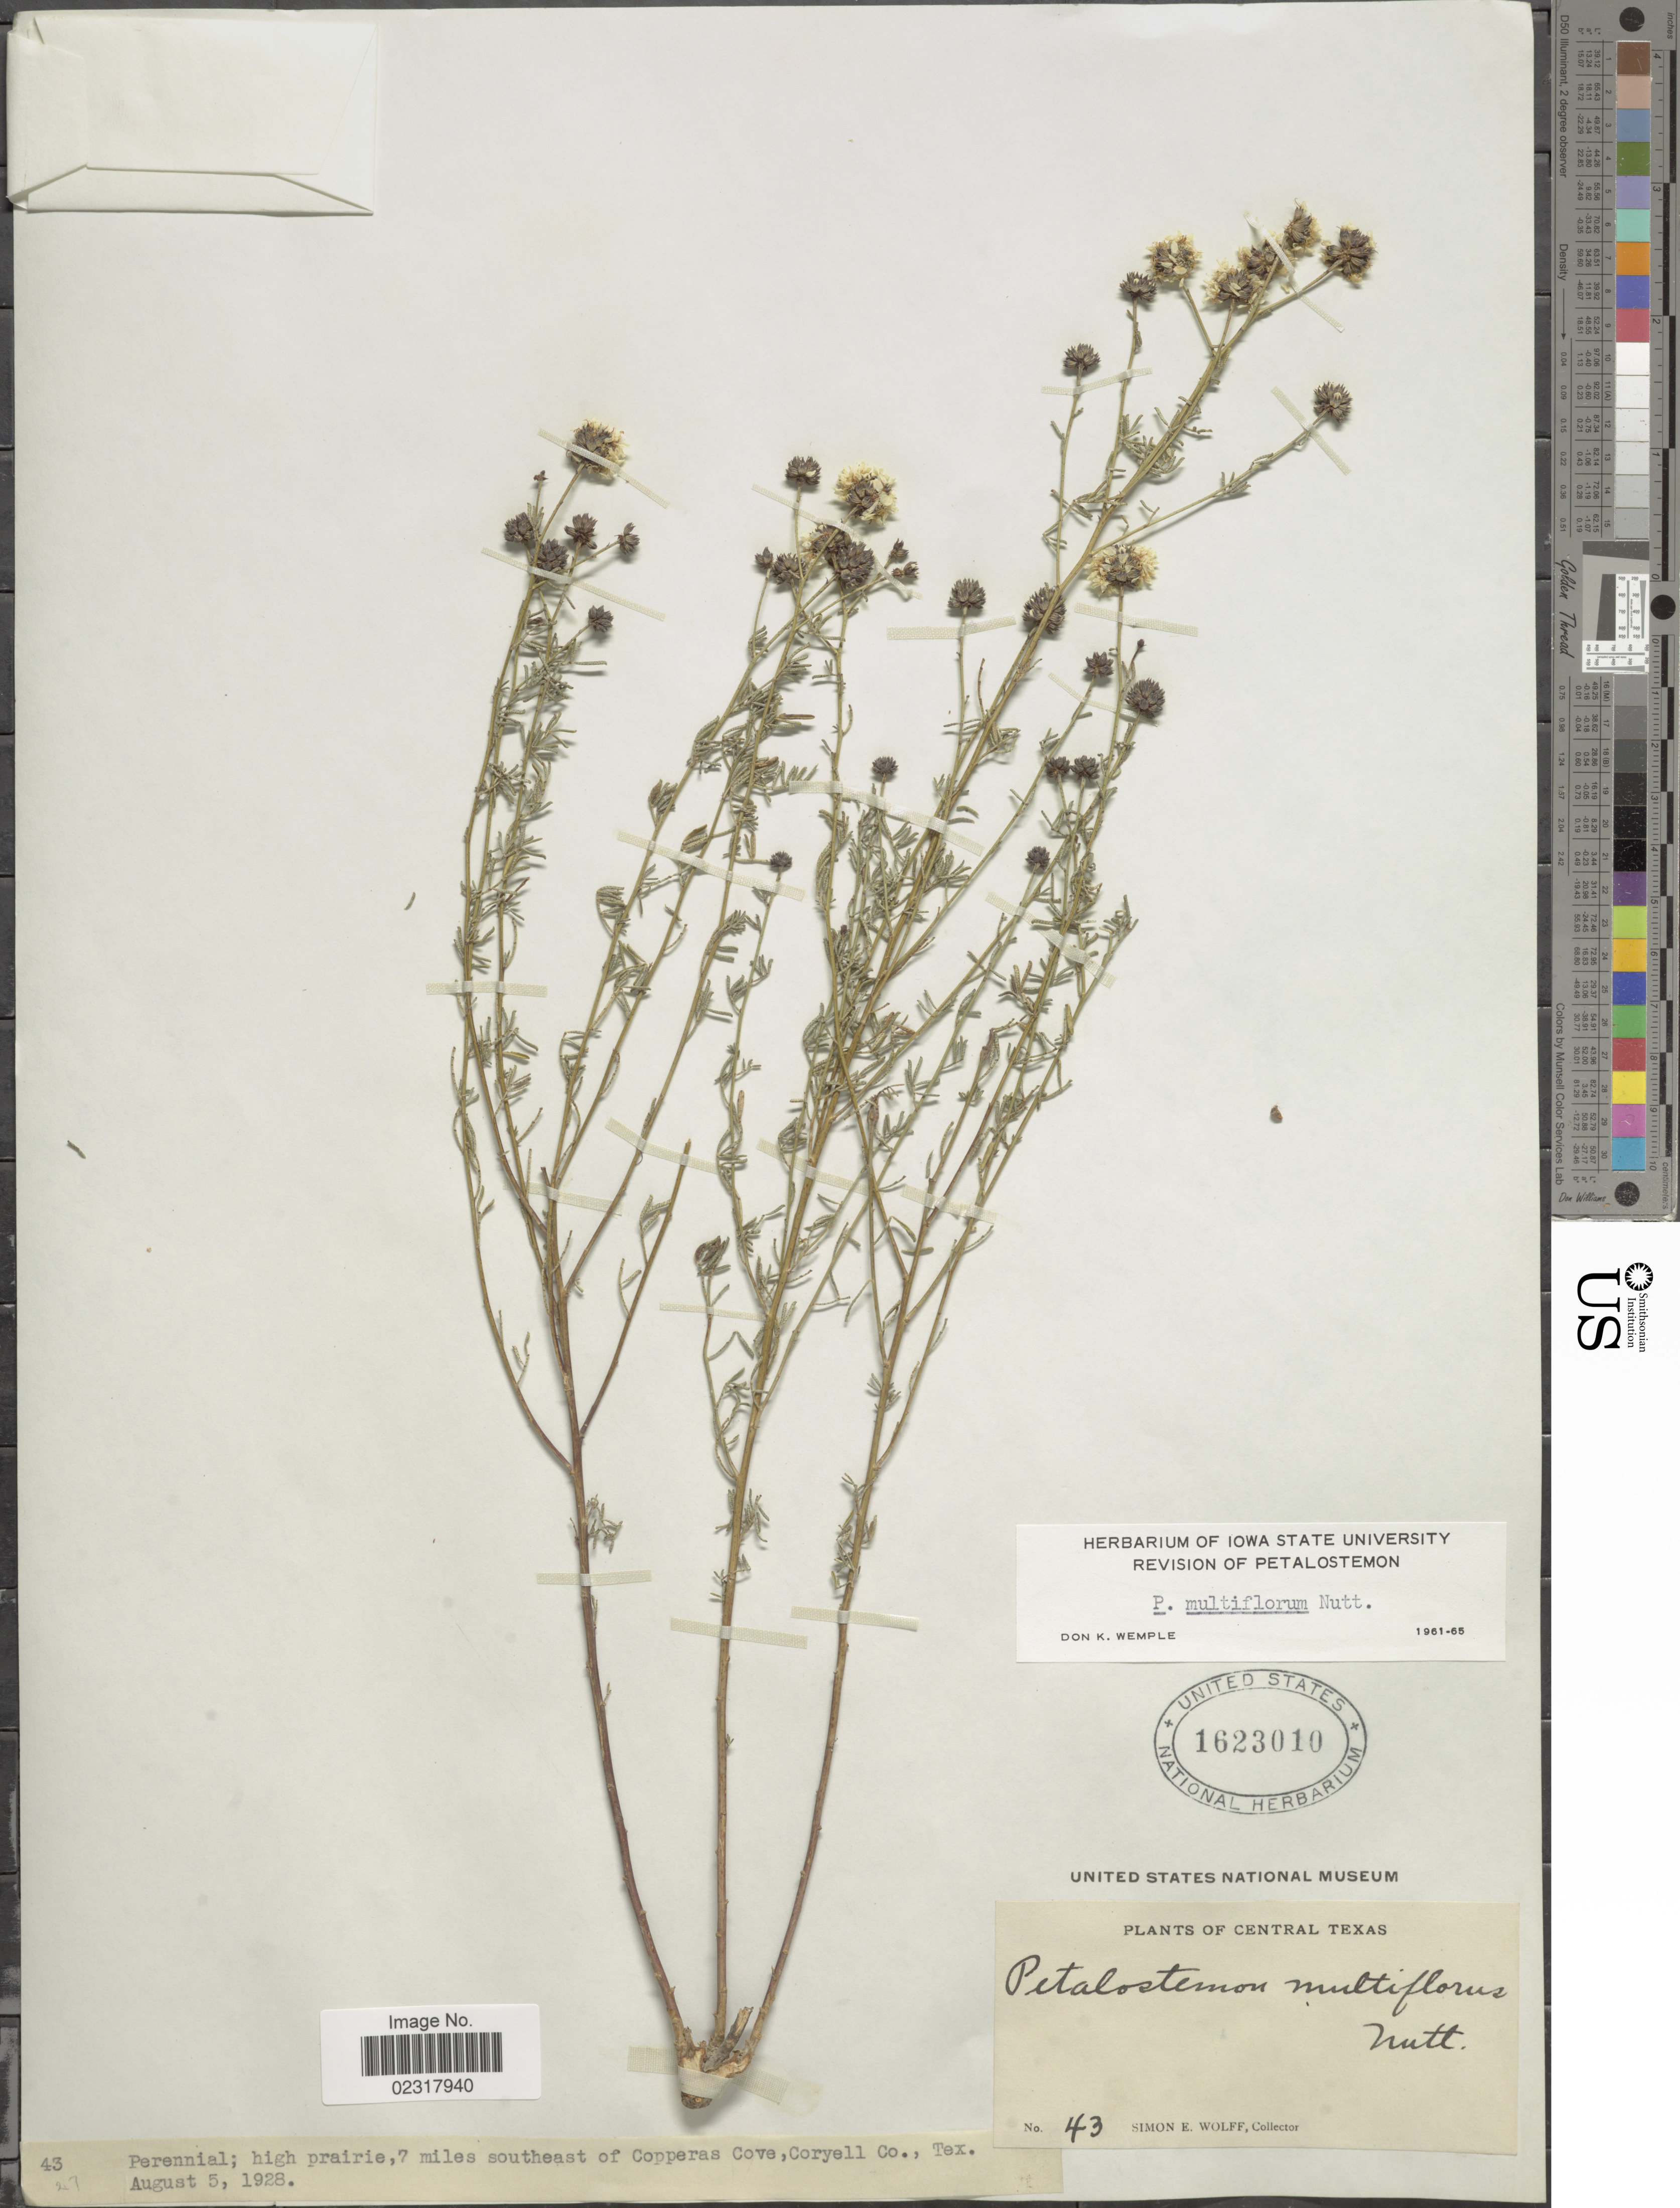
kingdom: Plantae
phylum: Tracheophyta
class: Magnoliopsida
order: Fabales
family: Fabaceae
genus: Dalea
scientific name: Dalea multiflora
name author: (Nutt.) Shinners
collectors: S. E. Wolff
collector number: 43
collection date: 1928-08-05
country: United States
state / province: Texas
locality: Central Texas. 7 miles southeast of Coppreas Cove, Coryell Co.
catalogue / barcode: US 1623010